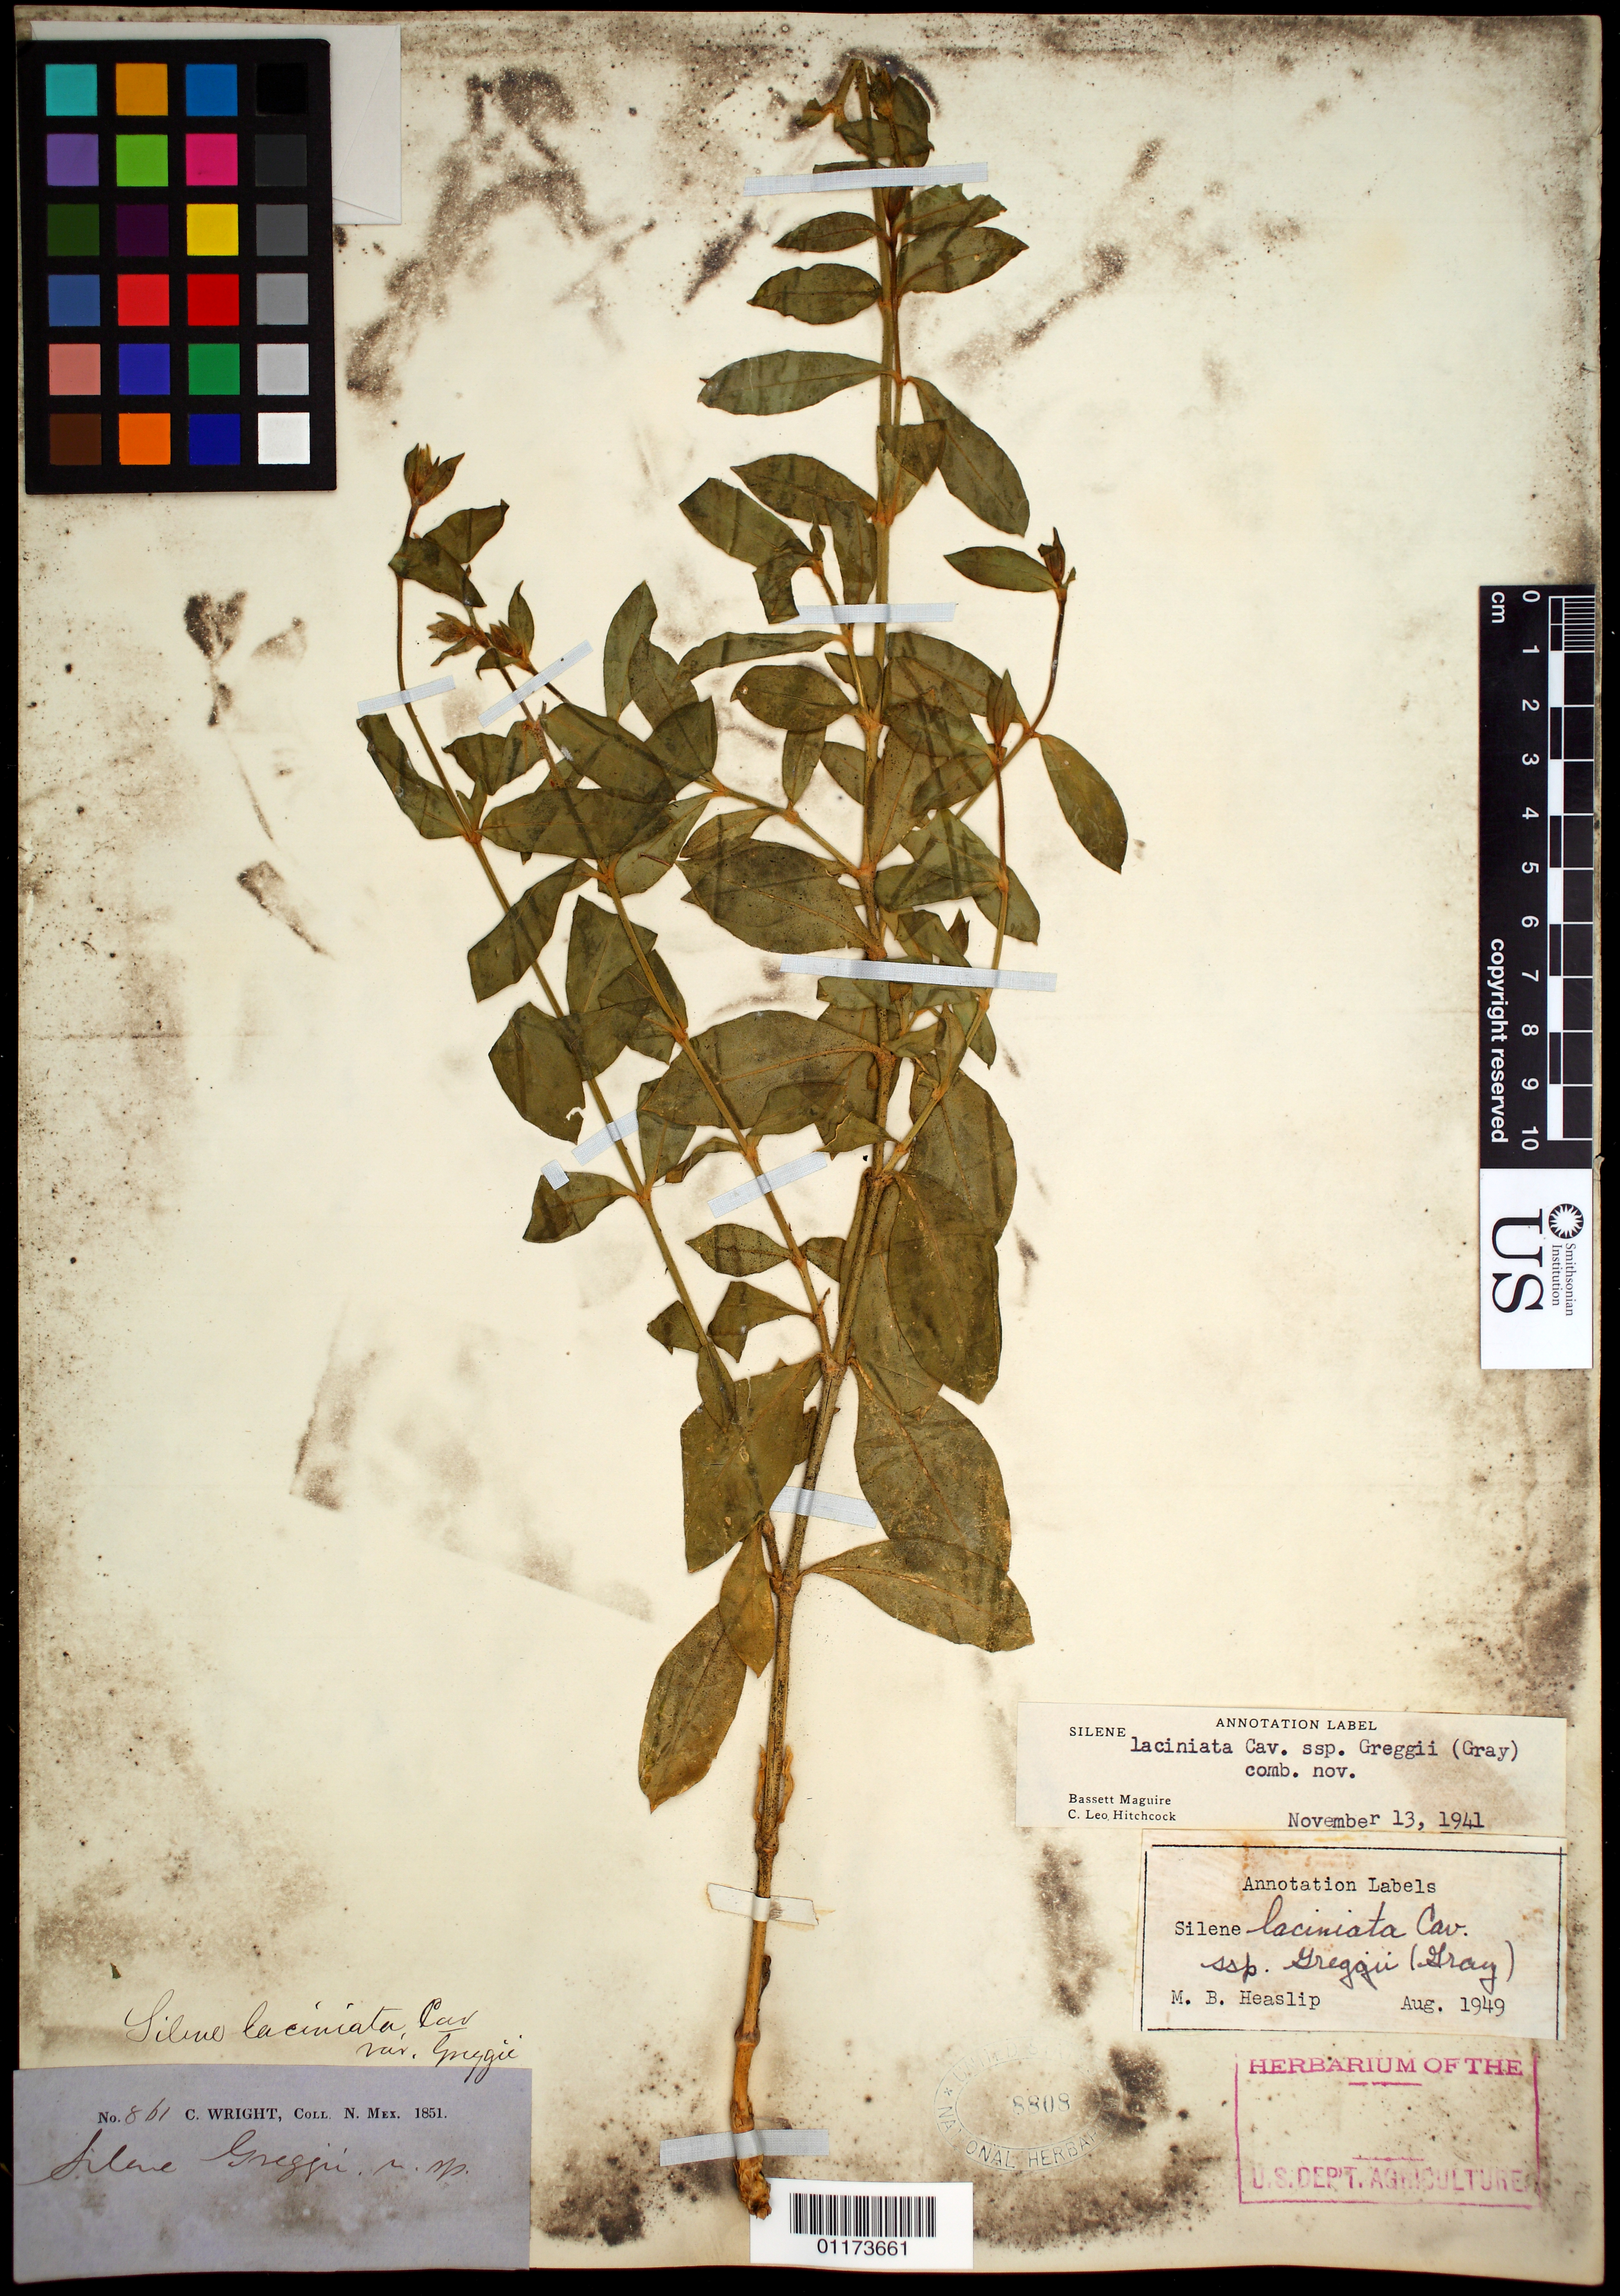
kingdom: Plantae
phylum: Tracheophyta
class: Magnoliopsida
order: Caryophyllales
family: Caryophyllaceae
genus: Silene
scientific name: Silene laciniata subsp. greggii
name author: (A. Gray) C.L. Hitchc. & Maguire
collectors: C. Wright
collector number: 861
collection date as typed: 1851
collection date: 1851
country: United States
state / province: New Mexico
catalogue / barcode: US 8808